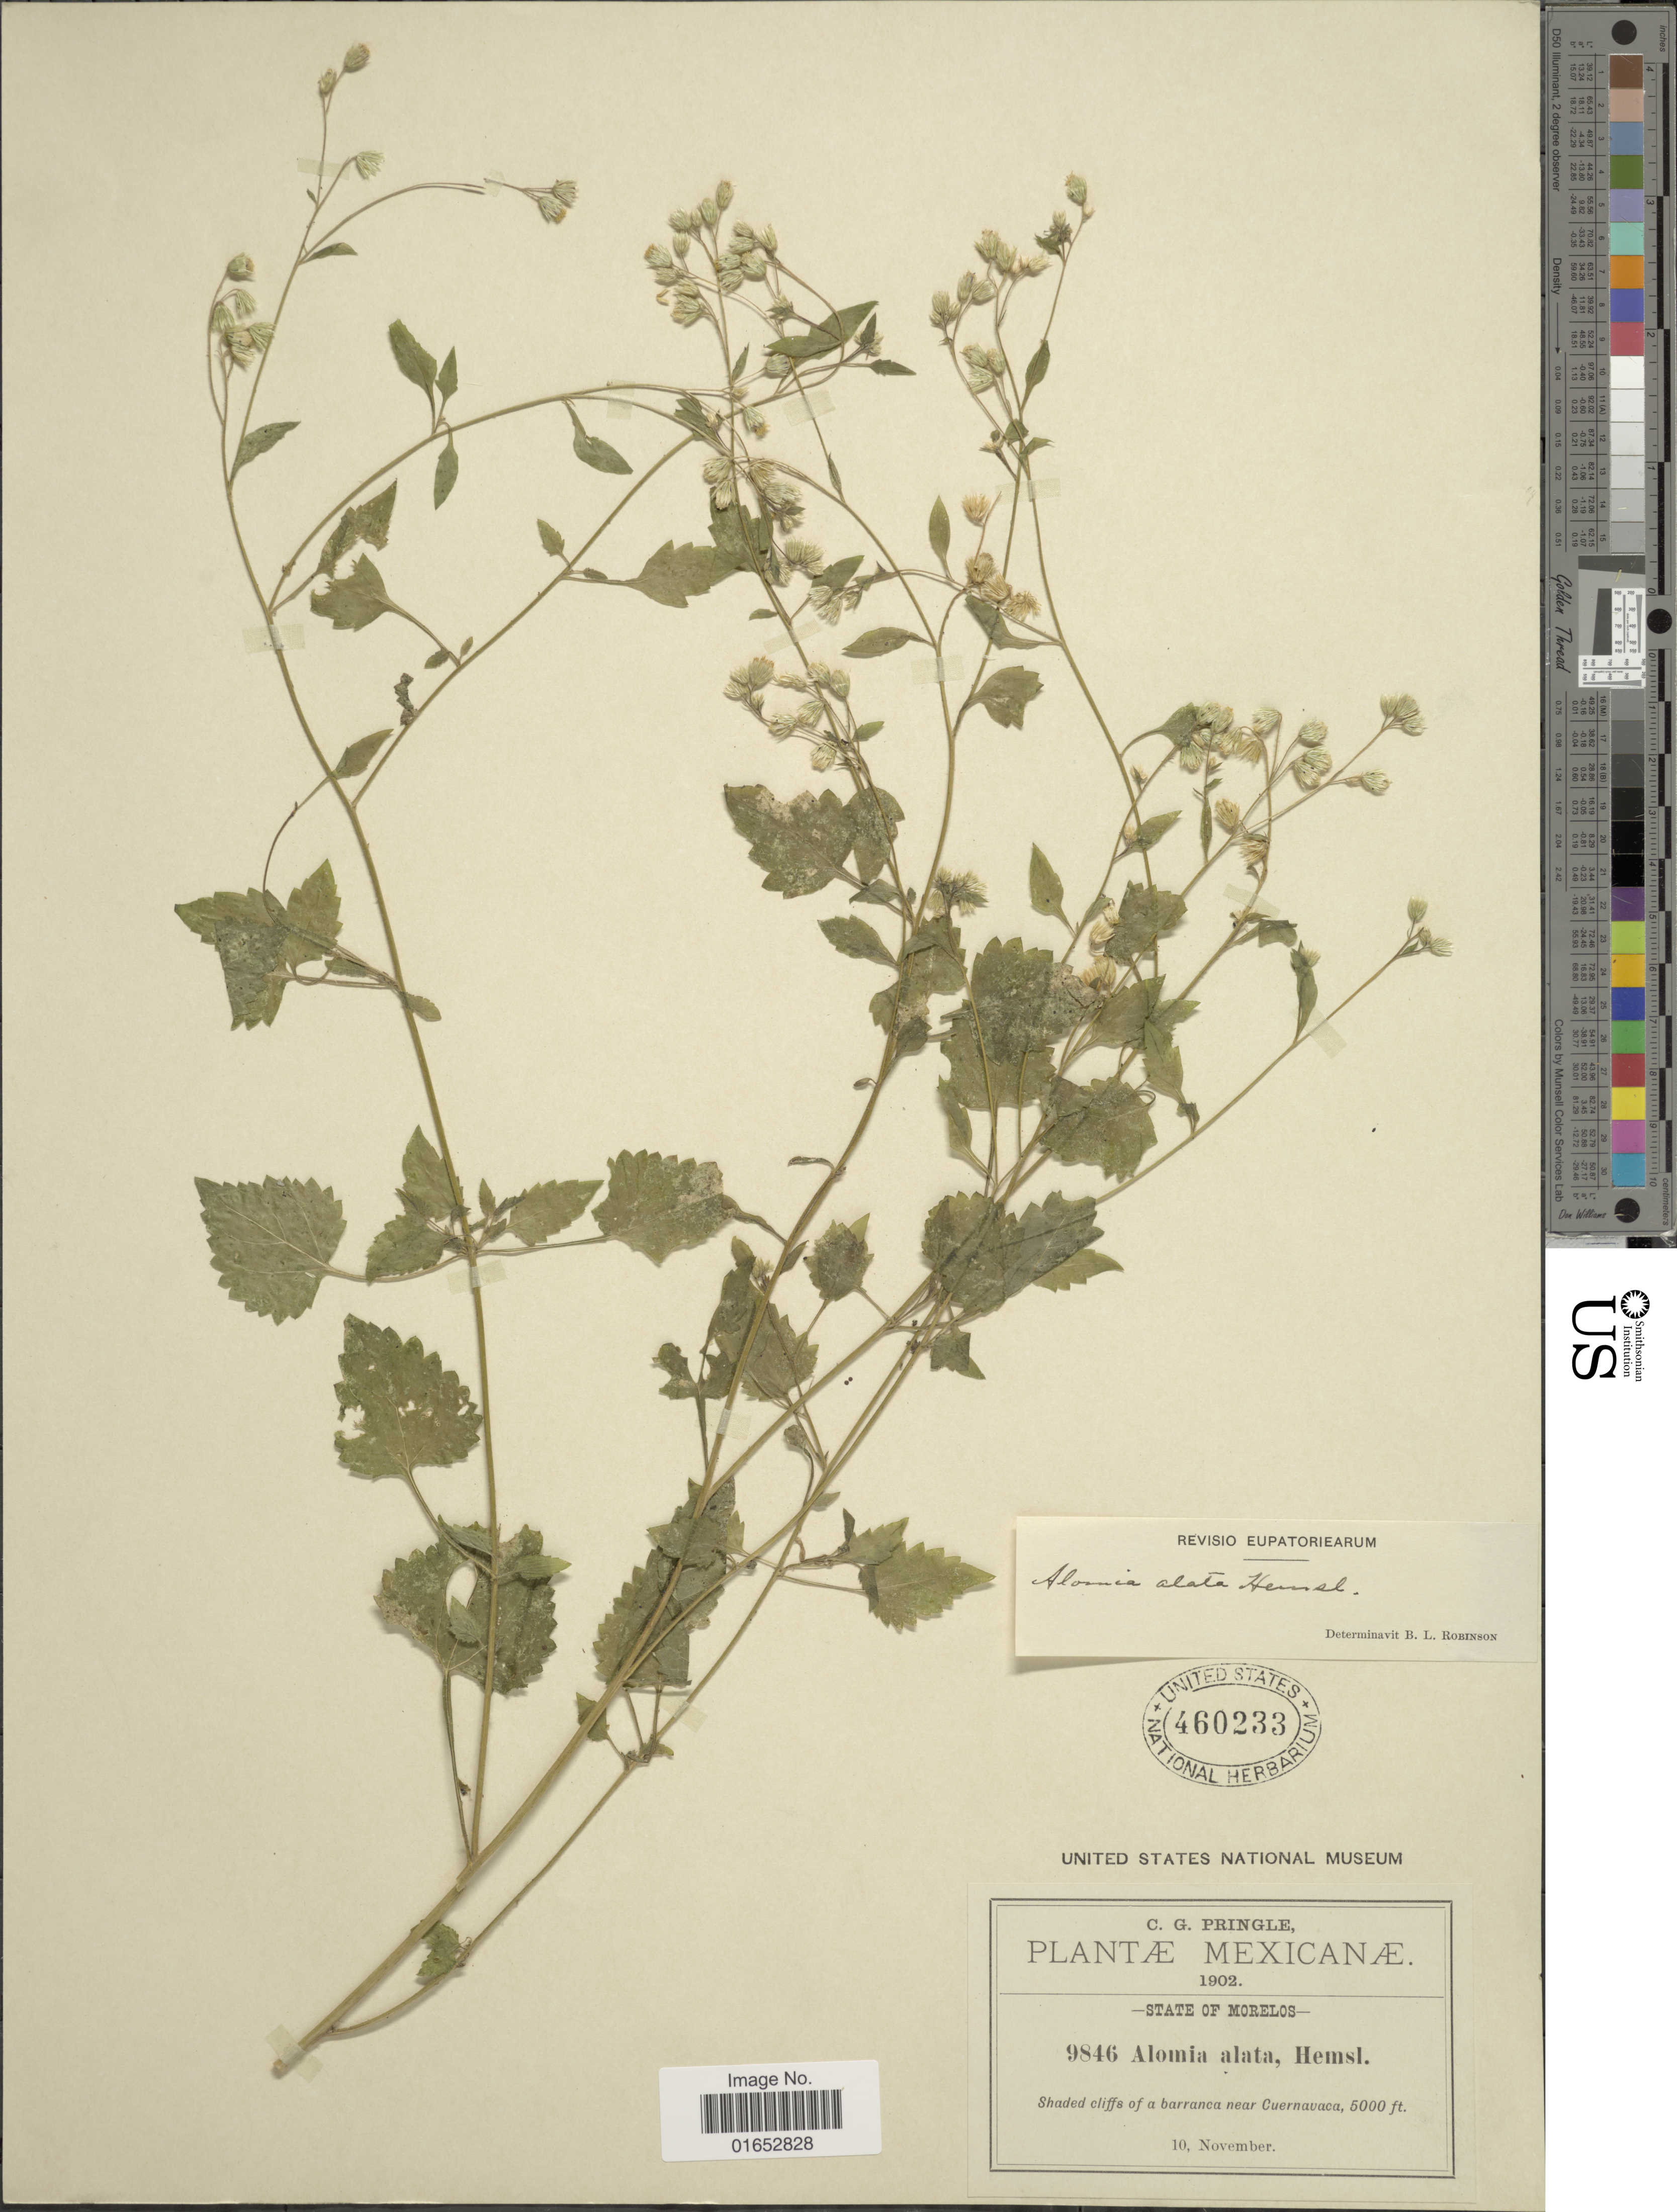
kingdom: Plantae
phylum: Tracheophyta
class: Magnoliopsida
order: Asterales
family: Asteraceae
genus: Alomia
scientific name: Alomia alata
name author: Hemsl.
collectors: C. G. Pringle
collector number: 9846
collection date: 1902-11-10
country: Mexico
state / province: Morelos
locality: Shaded cliffs of a barranca near Cuernavaca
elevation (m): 1524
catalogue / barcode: US 460233